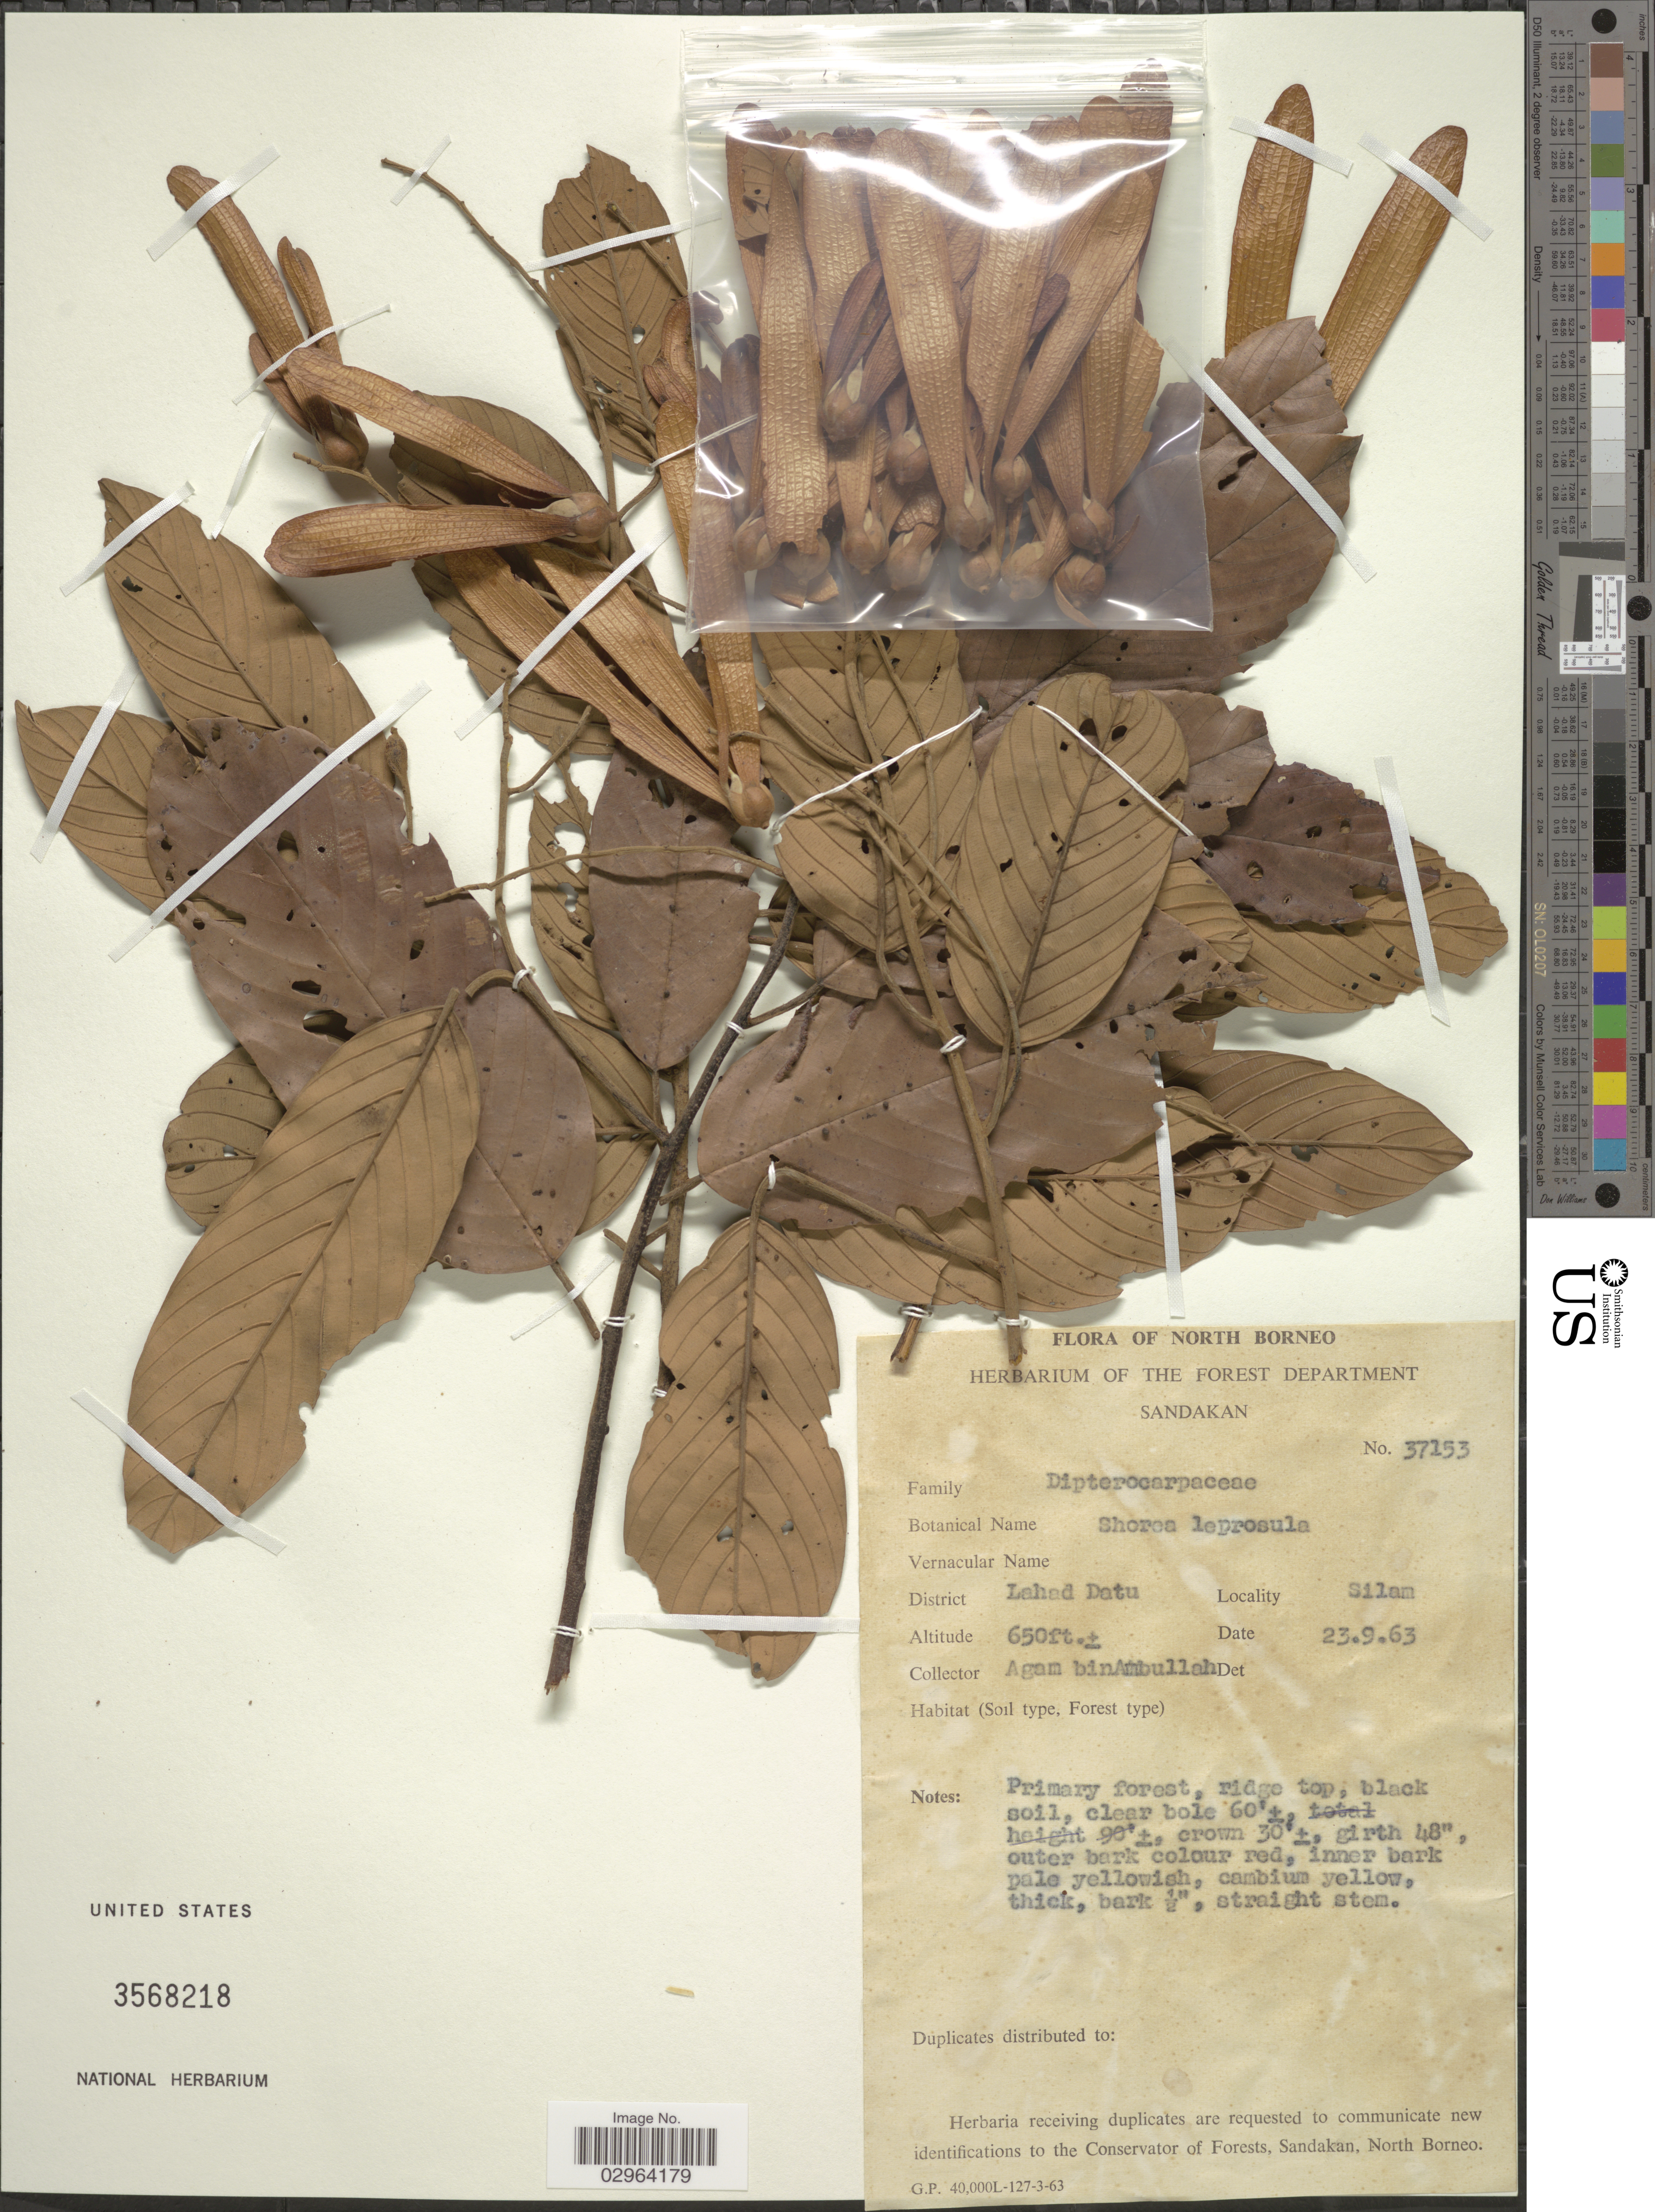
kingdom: Plantae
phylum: Tracheophyta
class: Magnoliopsida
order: Malvales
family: Dipterocarpaceae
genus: Rubroshorea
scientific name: Rubroshorea leprosula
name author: (Miq.) P.S. Ashton & J. Heck.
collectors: A. Ambullah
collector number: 37153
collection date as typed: Transcribed d/m/y: 23/9/63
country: Malaysia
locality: North Borneo. District Lahad Datu. Silam.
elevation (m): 198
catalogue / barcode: US 3568218